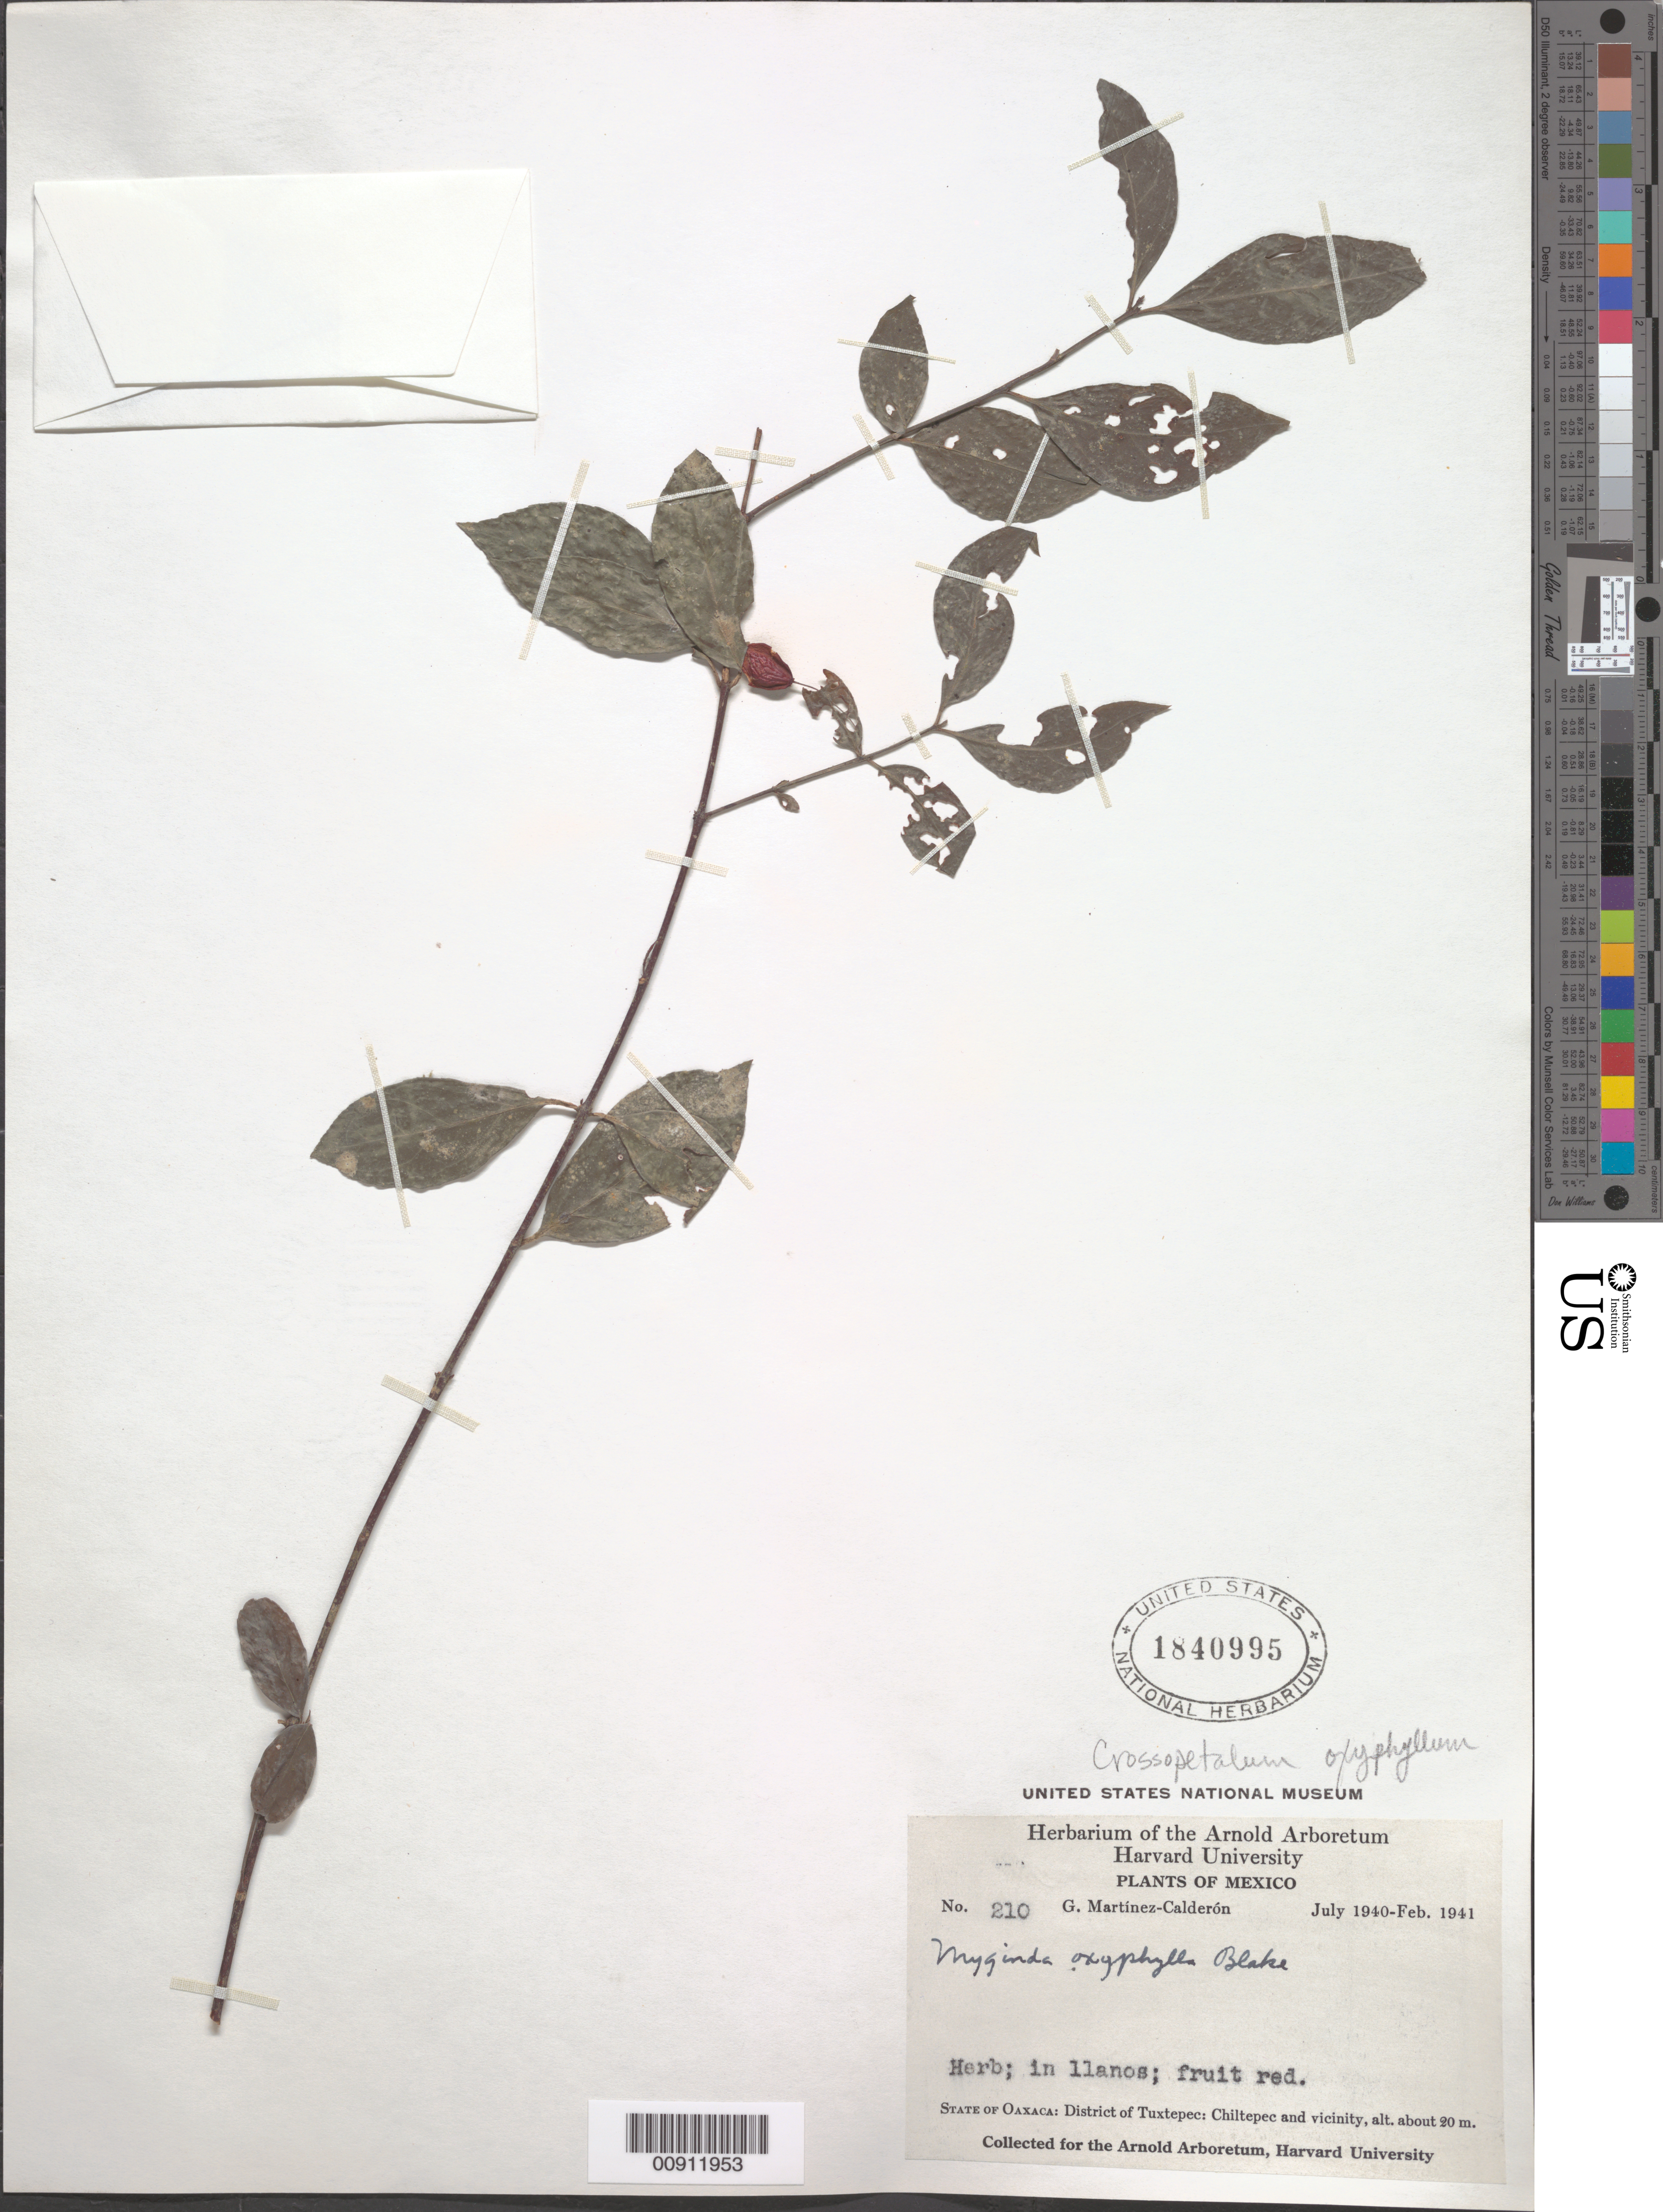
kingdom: Plantae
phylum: Tracheophyta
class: Magnoliopsida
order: Celastrales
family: Celastraceae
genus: Crossopetalum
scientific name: Crossopetalum oxyphyllum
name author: (S.F. Blake) Lundell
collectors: G. Martinez-C.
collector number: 210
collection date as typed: Jul 1940 to -- Feb 1941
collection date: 1940-07/1941-02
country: Mexico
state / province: Oaxaca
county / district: Tuxtepec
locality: State of Oaxaca: District of Tuxtepec: Chiltepec and vicinity.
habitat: In llanos.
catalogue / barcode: US 1840995